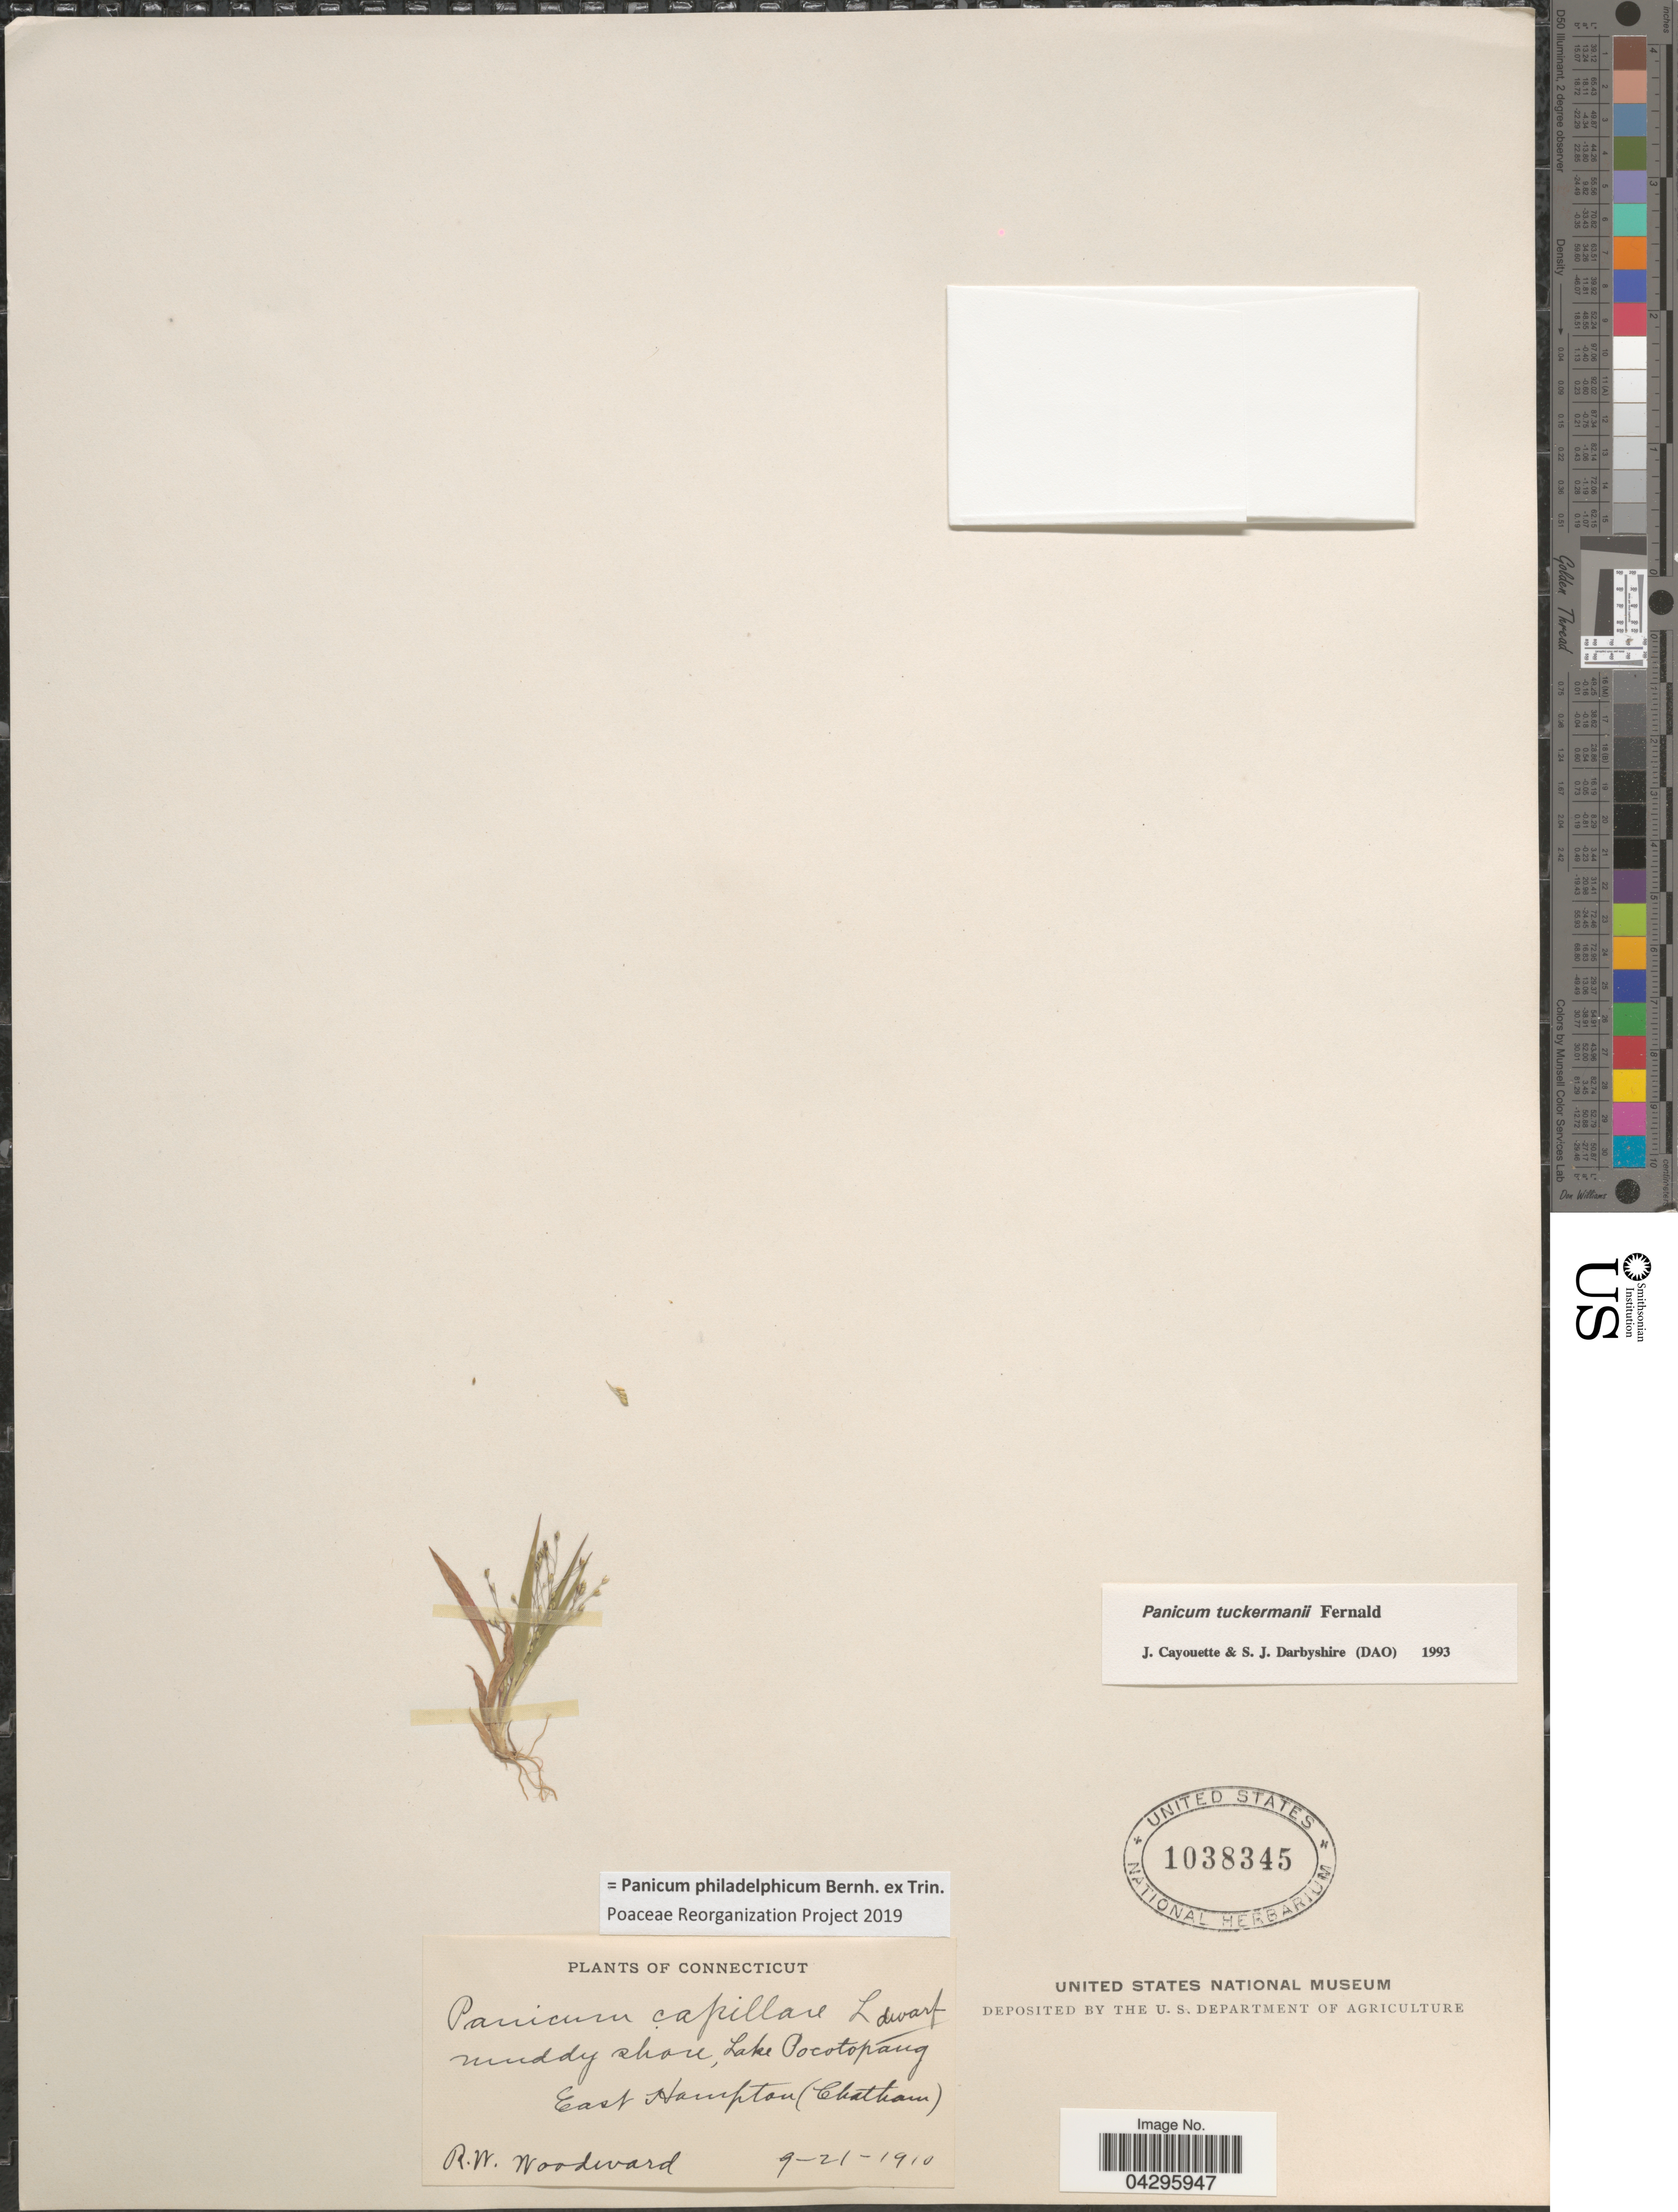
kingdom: Plantae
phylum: Tracheophyta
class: Liliopsida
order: Poales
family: Poaceae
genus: Panicum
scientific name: Panicum philadelphicum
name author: Bernh. ex Trin.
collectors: R. Woodward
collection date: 1910-09-21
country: United States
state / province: Connecticut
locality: Muddy shore, Lake Pocotopang East Hampton (Chatham).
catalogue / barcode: US 1038345